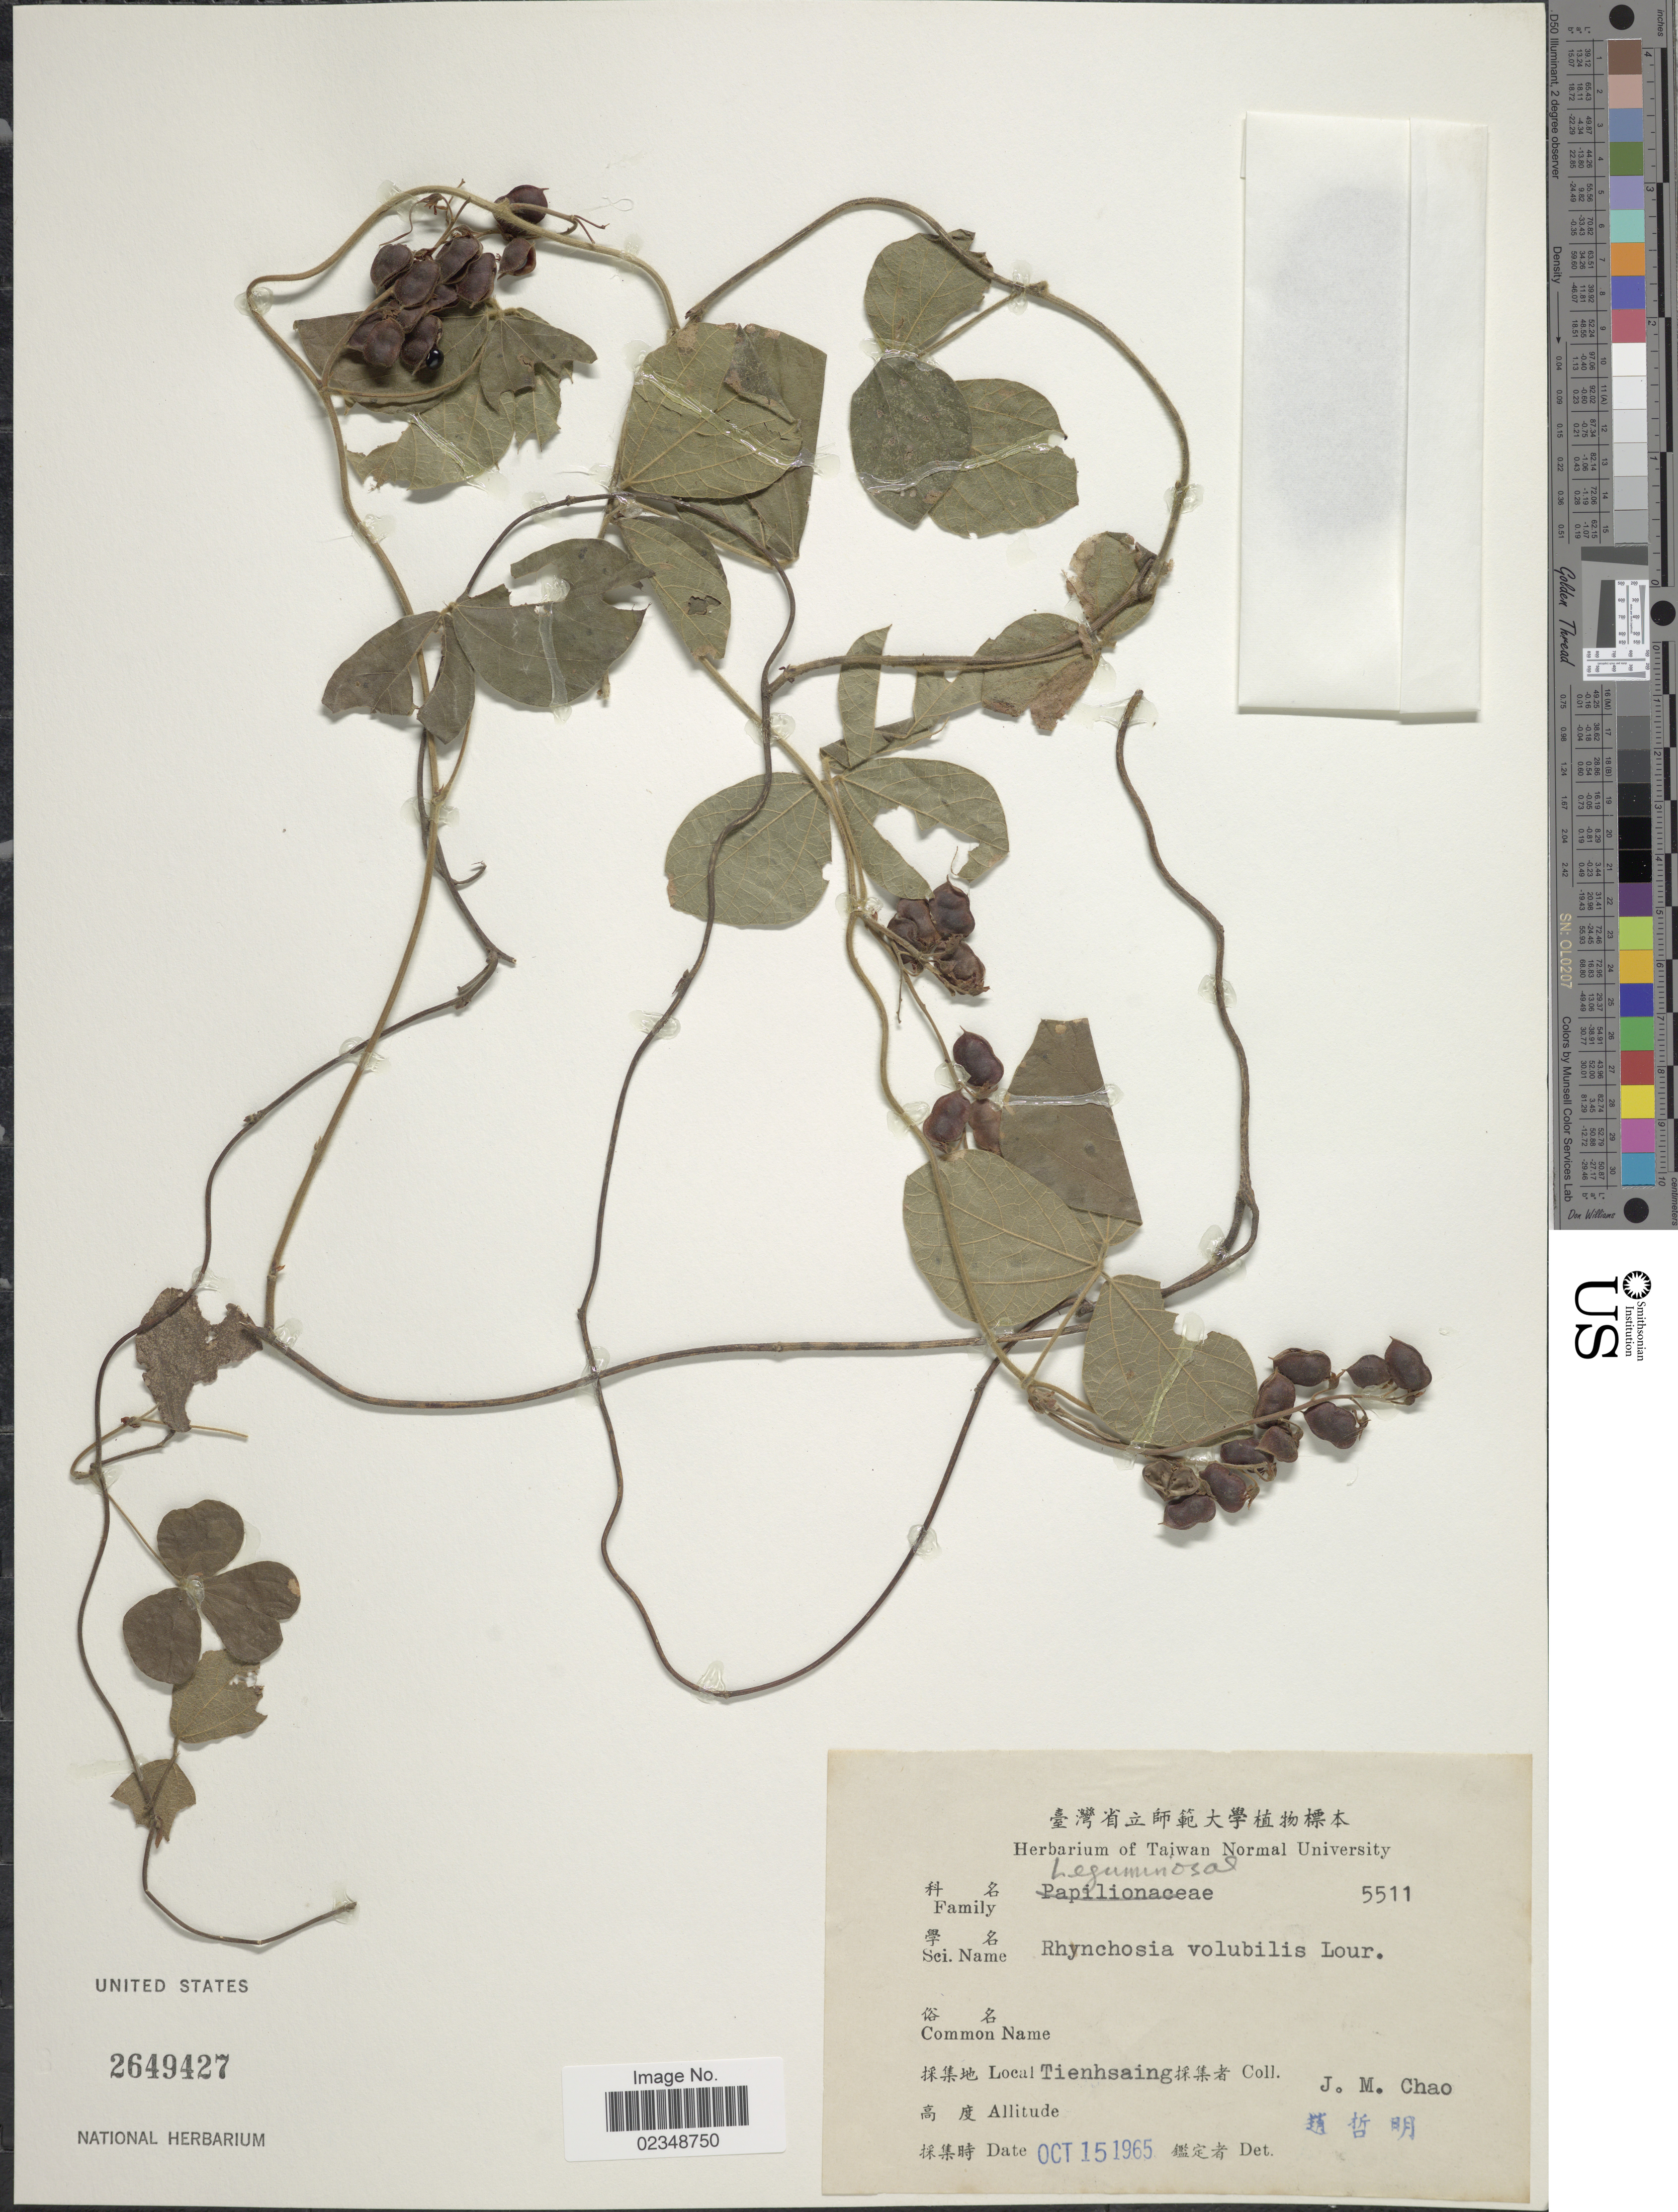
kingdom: Plantae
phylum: Tracheophyta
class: Magnoliopsida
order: Fabales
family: Fabaceae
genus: Rhynchosia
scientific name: Rhynchosia volubilis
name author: (Michx.) Wood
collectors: J. Chao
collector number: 5511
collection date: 1965-10-15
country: Taiwan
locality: Tienhsaing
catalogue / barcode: US 2649427